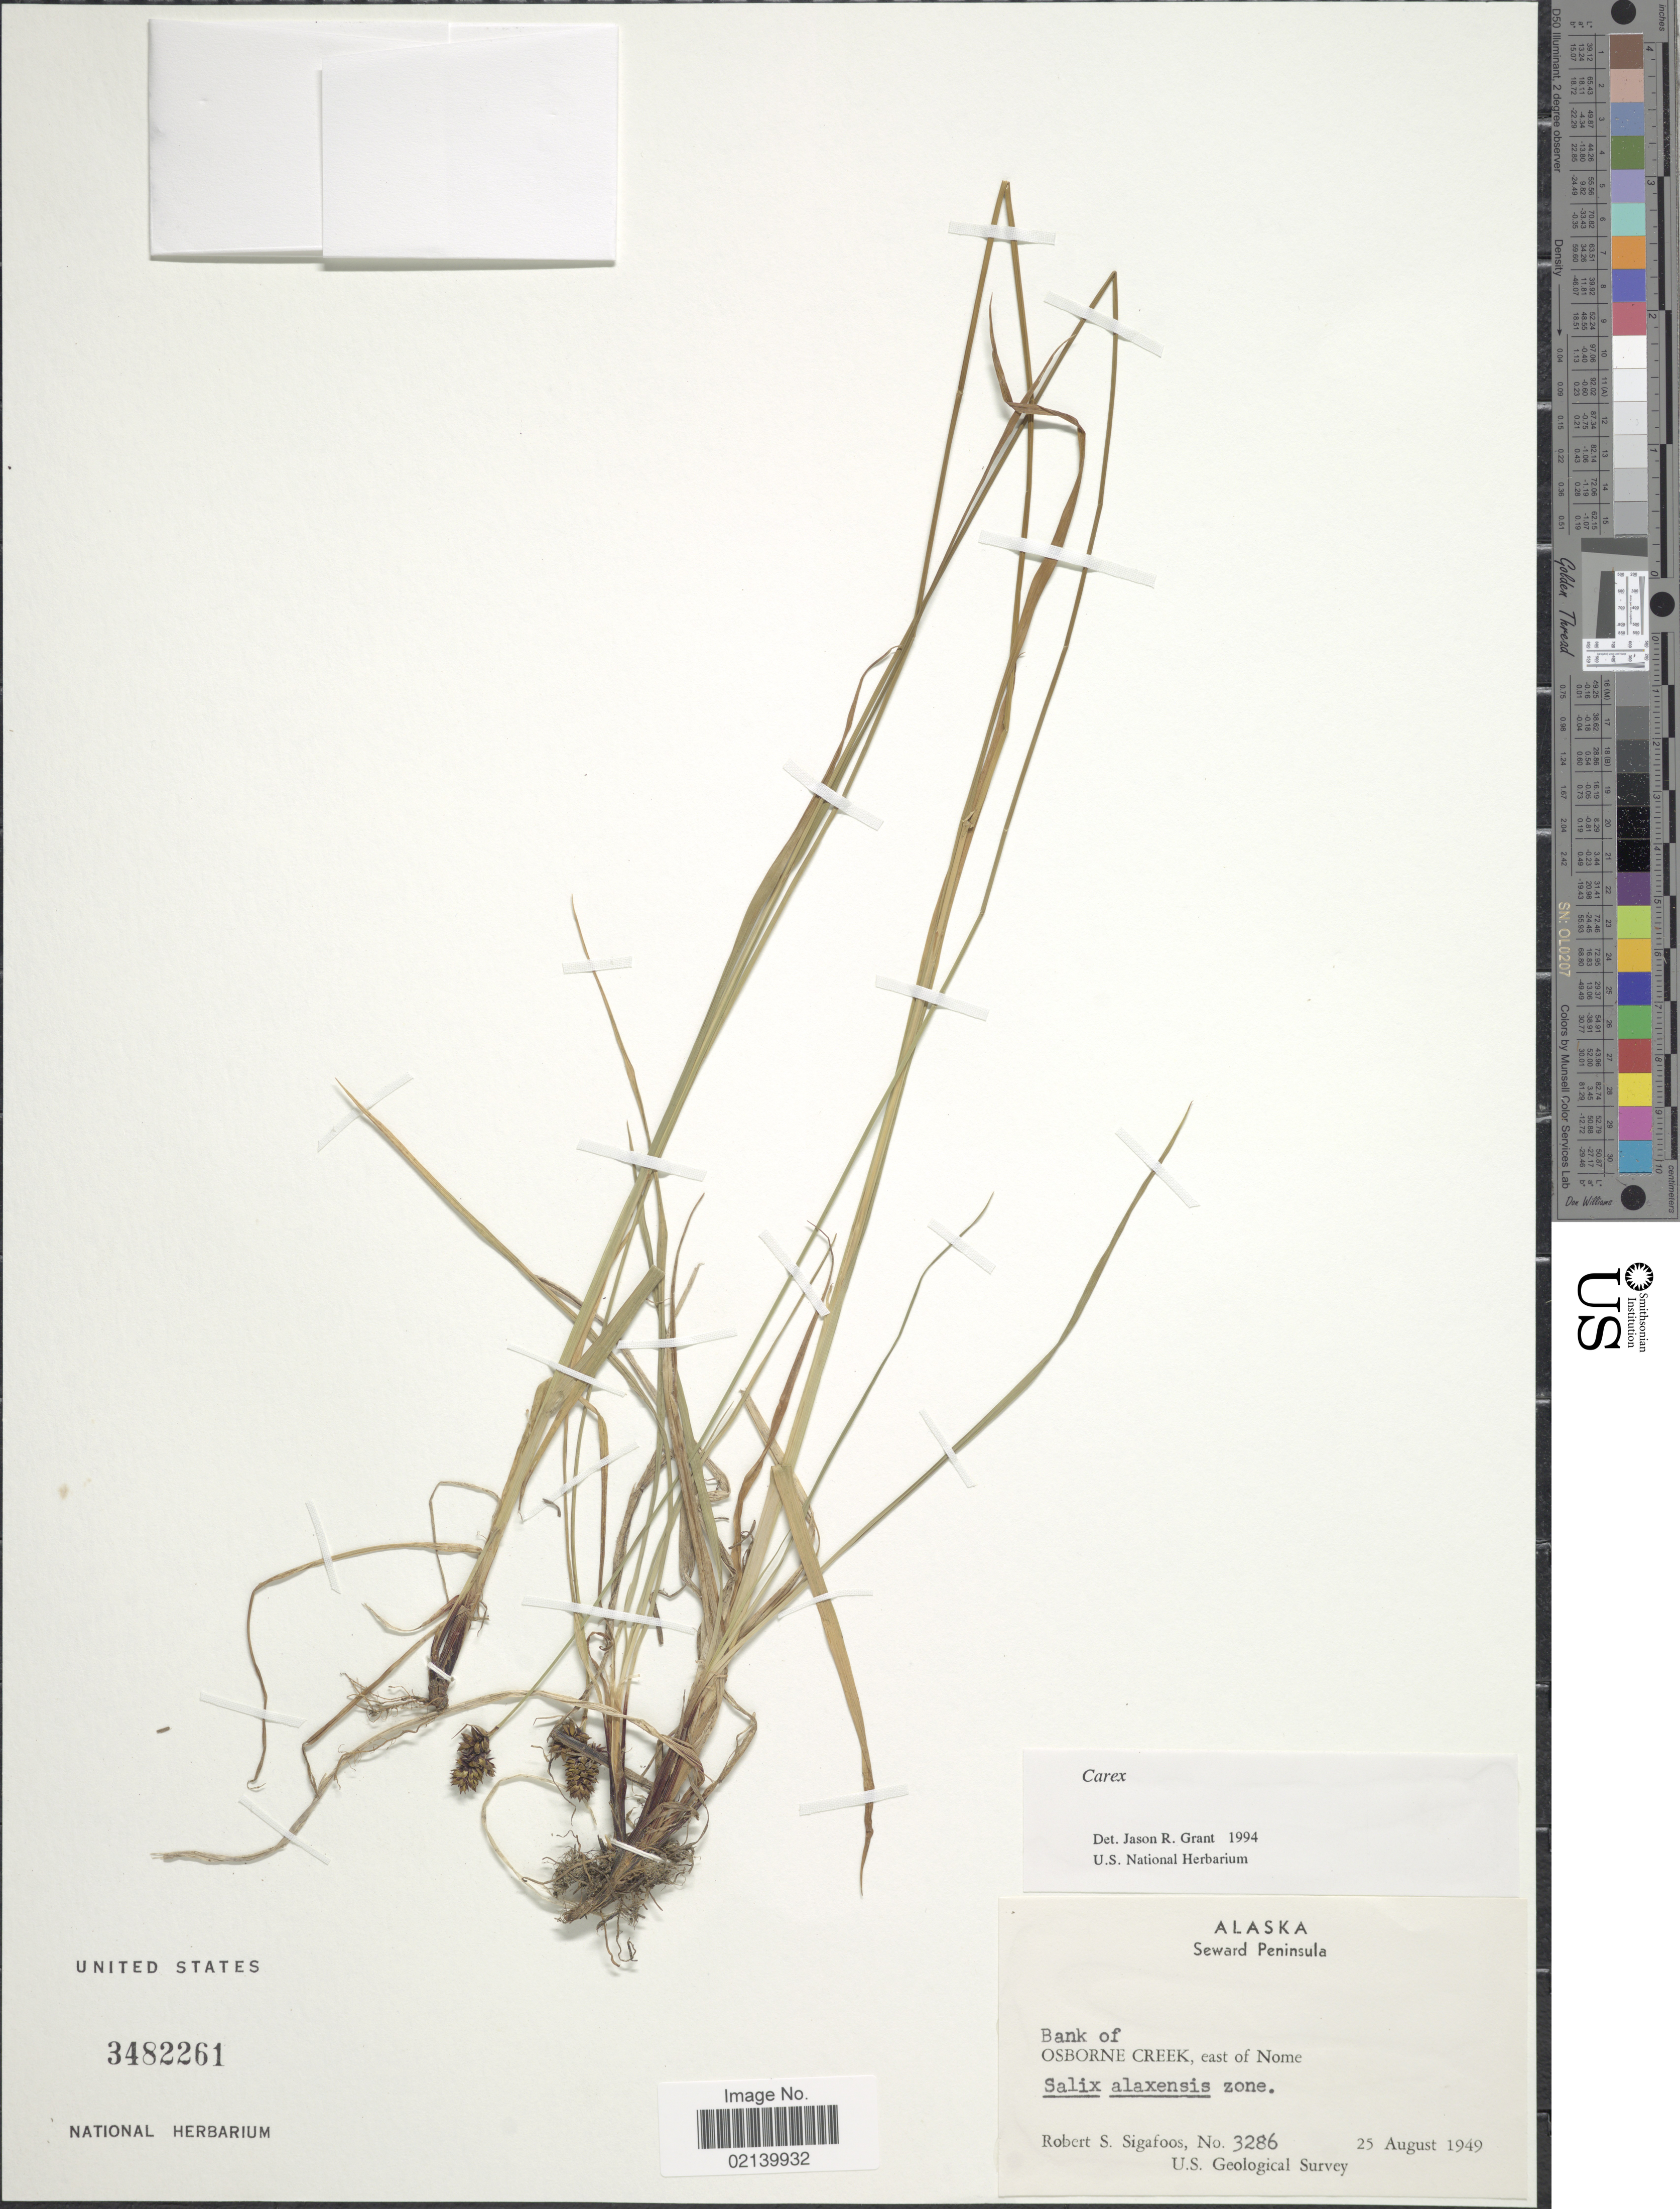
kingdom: Plantae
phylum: Tracheophyta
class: Liliopsida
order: Poales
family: Cyperaceae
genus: Carex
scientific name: Carex sp.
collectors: R. Sigafoos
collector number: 3186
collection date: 1949-08-25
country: United States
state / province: Alaska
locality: Alaska, Seward Peninsula. Bank of Osborne Creek, east of Nome.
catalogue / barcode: US 3482261